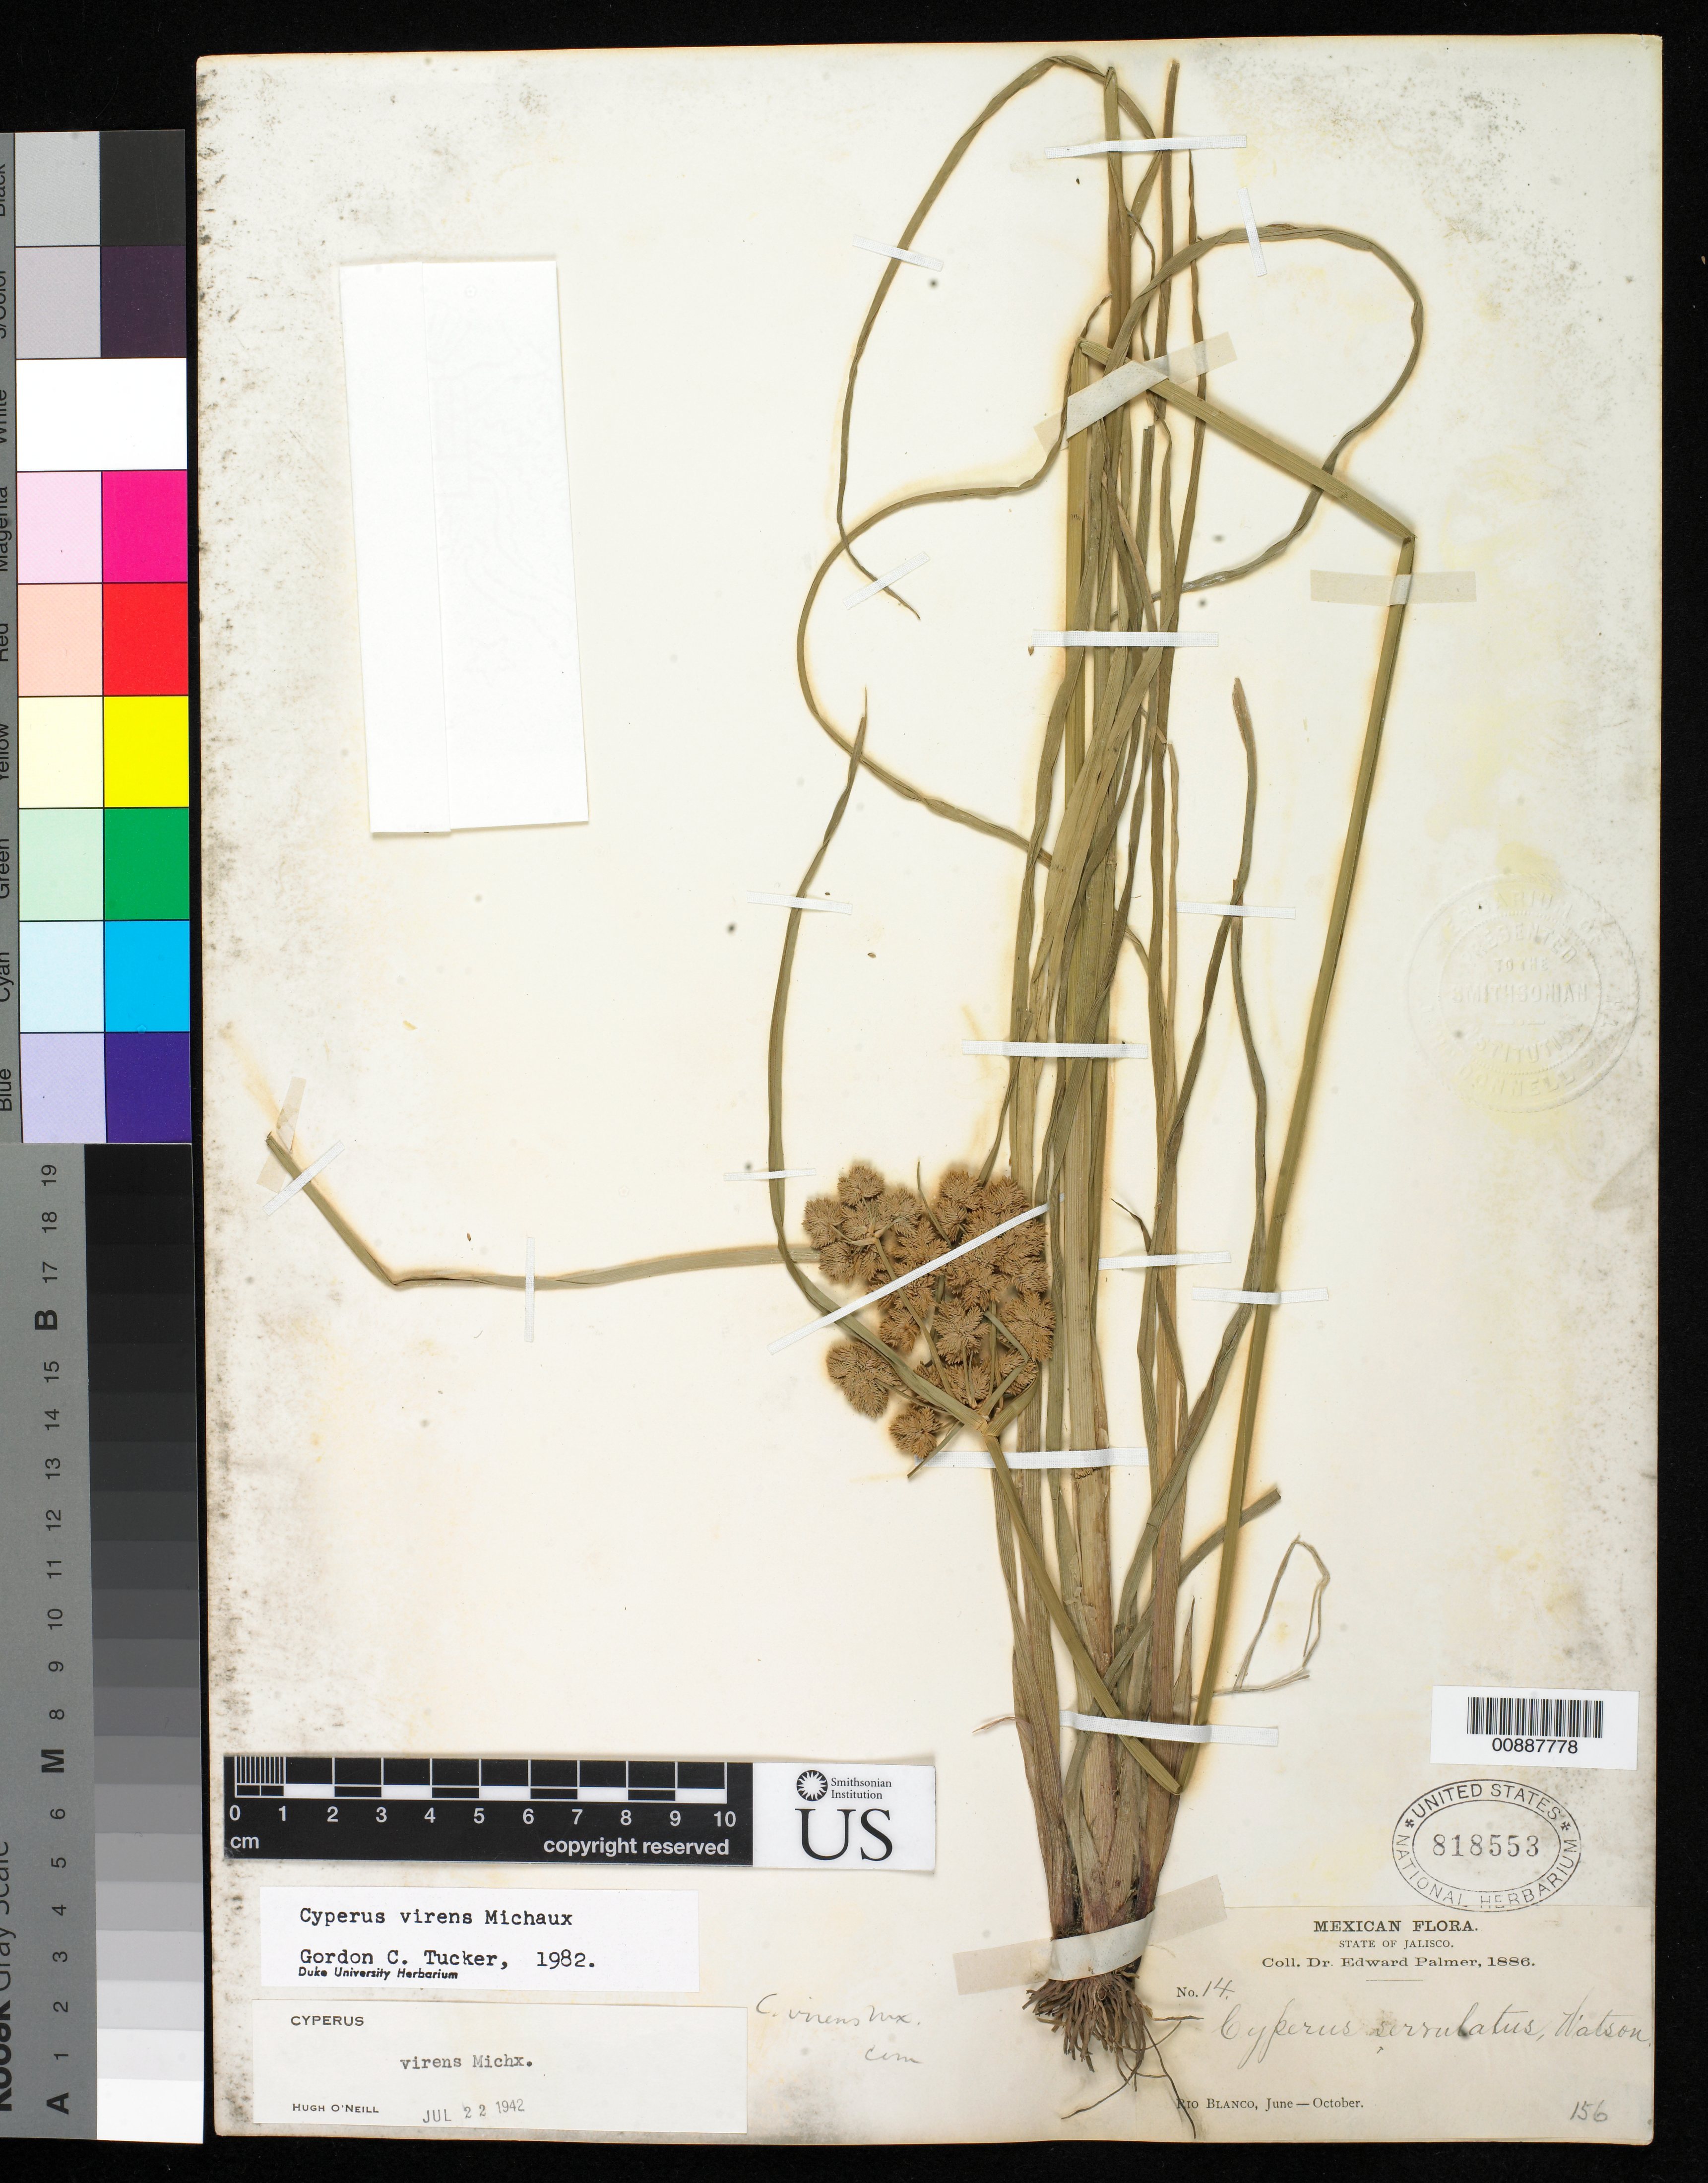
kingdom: Plantae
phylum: Tracheophyta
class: Liliopsida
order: Poales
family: Cyperaceae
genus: Cyperus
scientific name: Cyperus virens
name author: Michx.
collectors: E. Palmer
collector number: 14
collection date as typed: Jun 1886 to -- Oct 1886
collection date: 1886-06/1886-10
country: Mexico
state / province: Jalisco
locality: Rio Blanco, Jalisco.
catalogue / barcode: US 818553